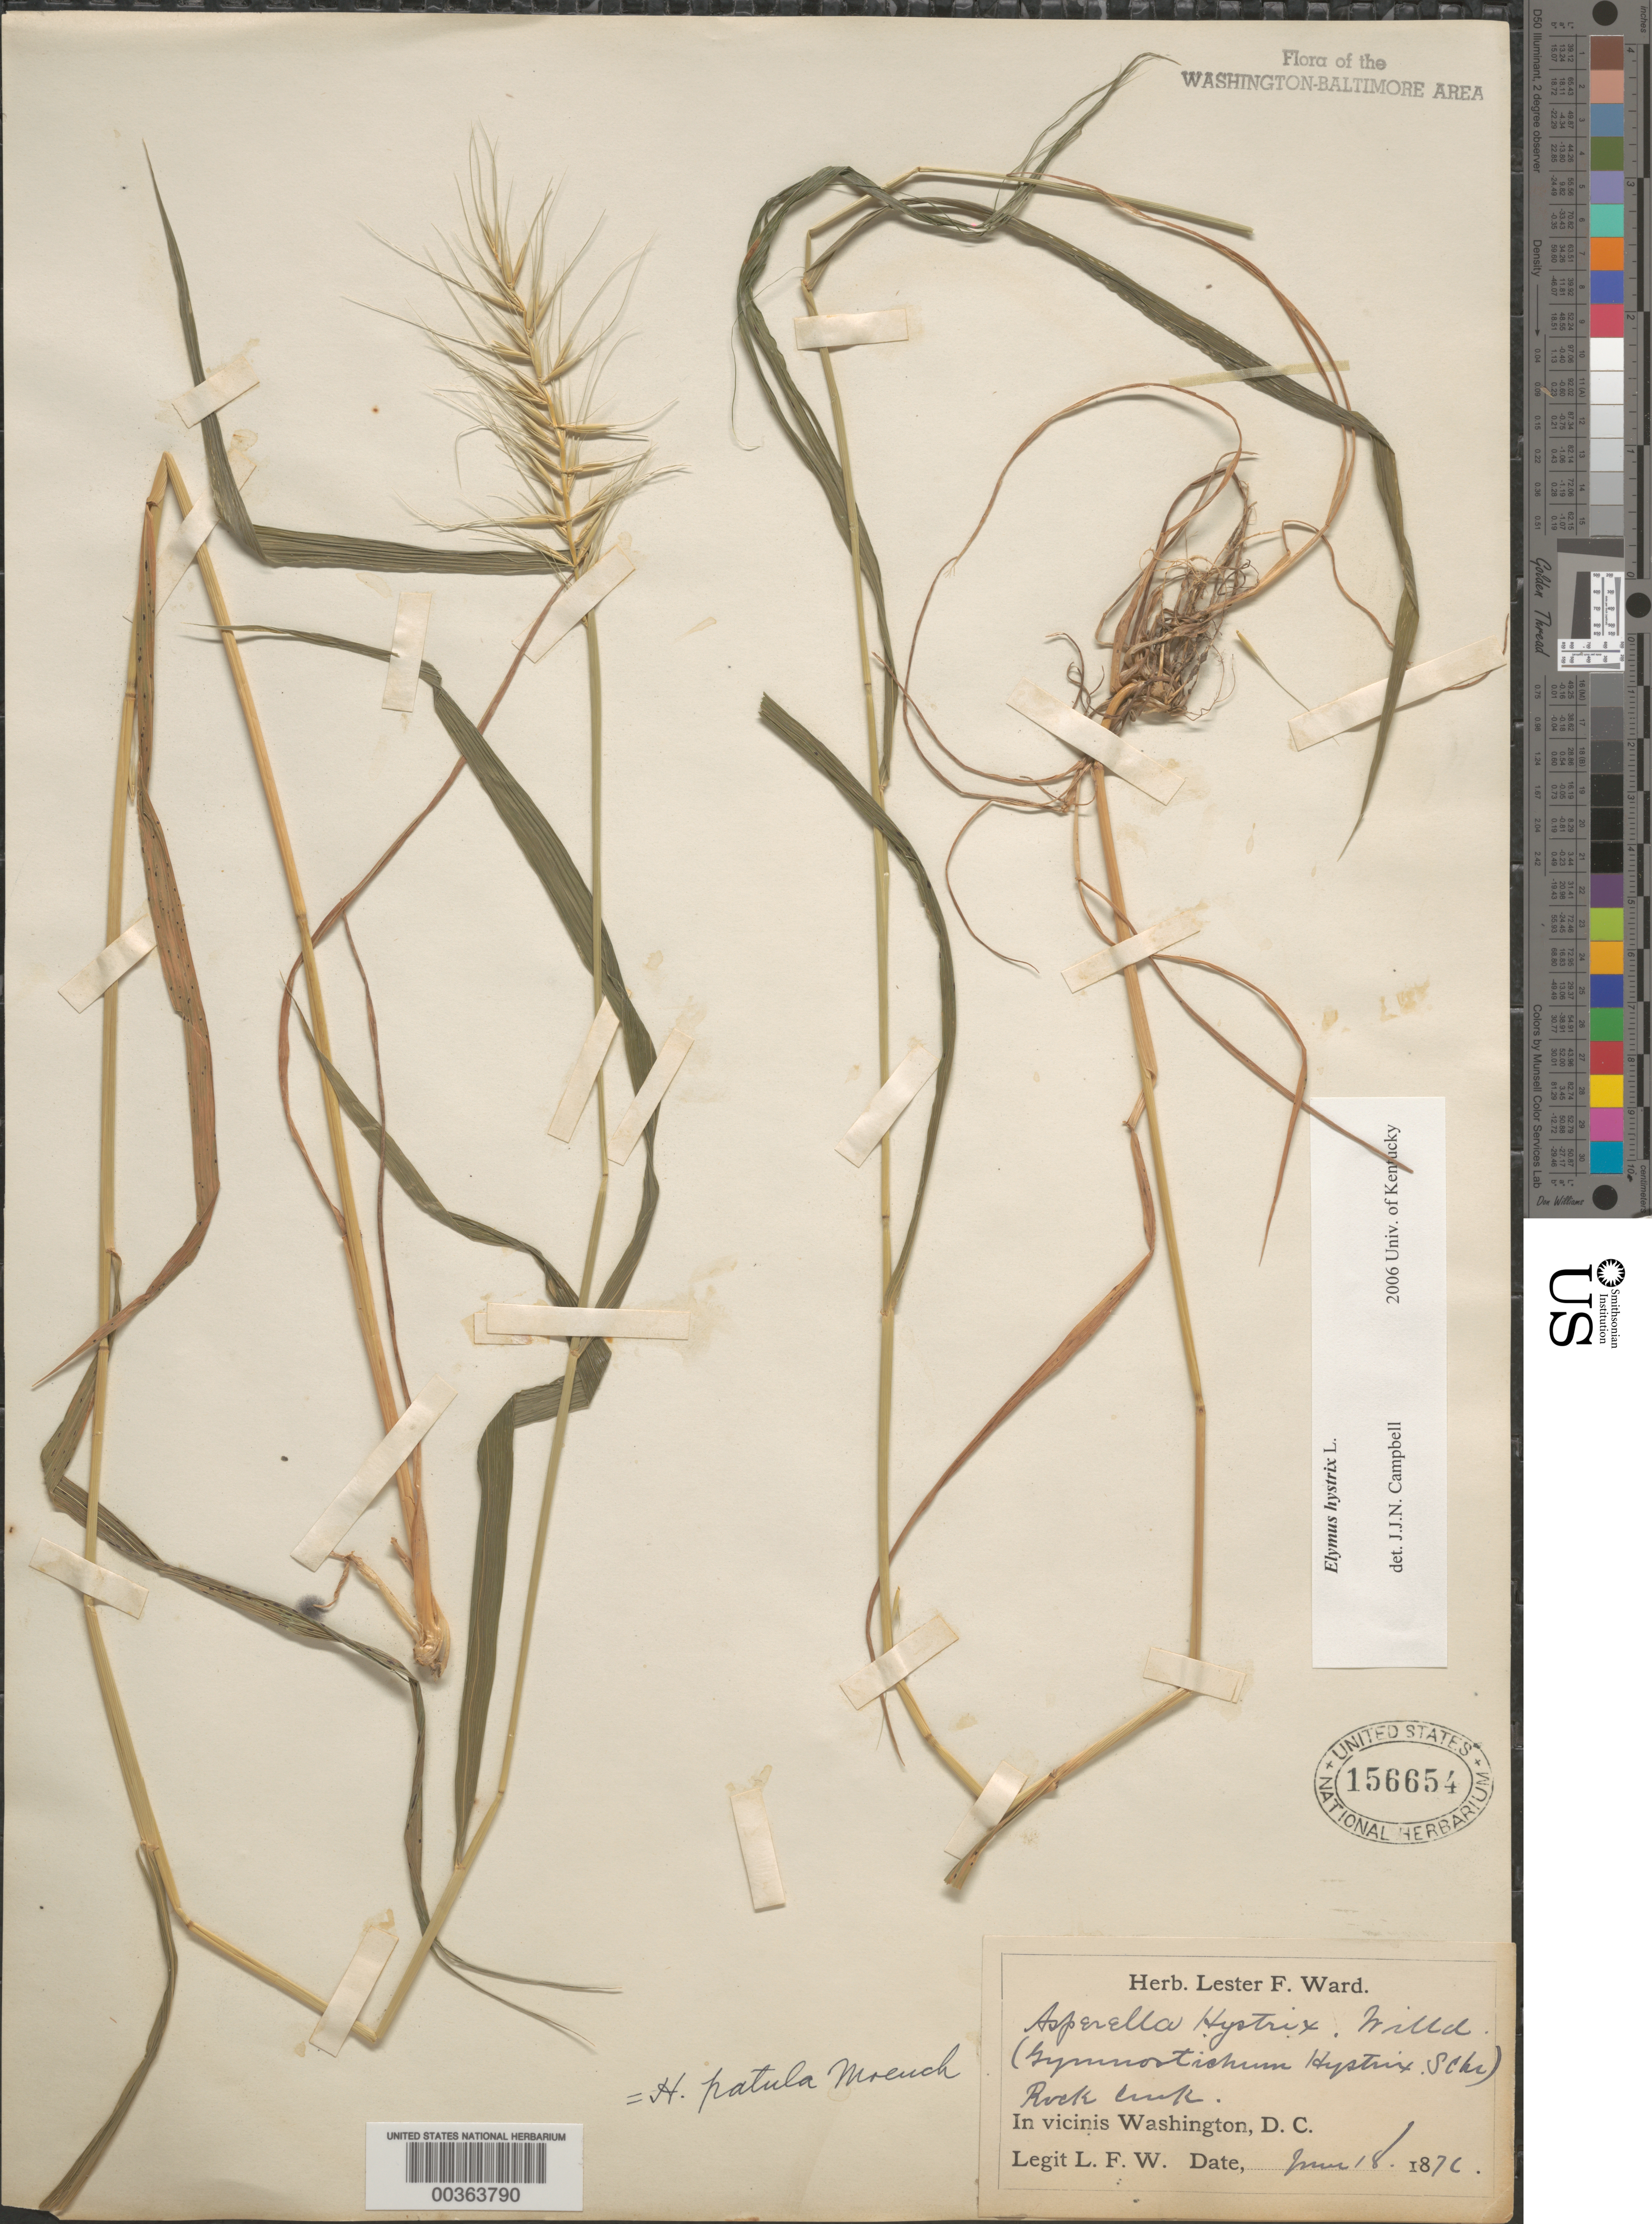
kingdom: Plantae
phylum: Tracheophyta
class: Liliopsida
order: Poales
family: Poaceae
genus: Elymus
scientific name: Elymus hystrix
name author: L.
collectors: L. F. Ward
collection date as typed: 18 Jun 1876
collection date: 1876-06-18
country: United States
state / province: District of Columbia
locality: Rock Creek Rock Creek Park and Vicinity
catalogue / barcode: US 156654